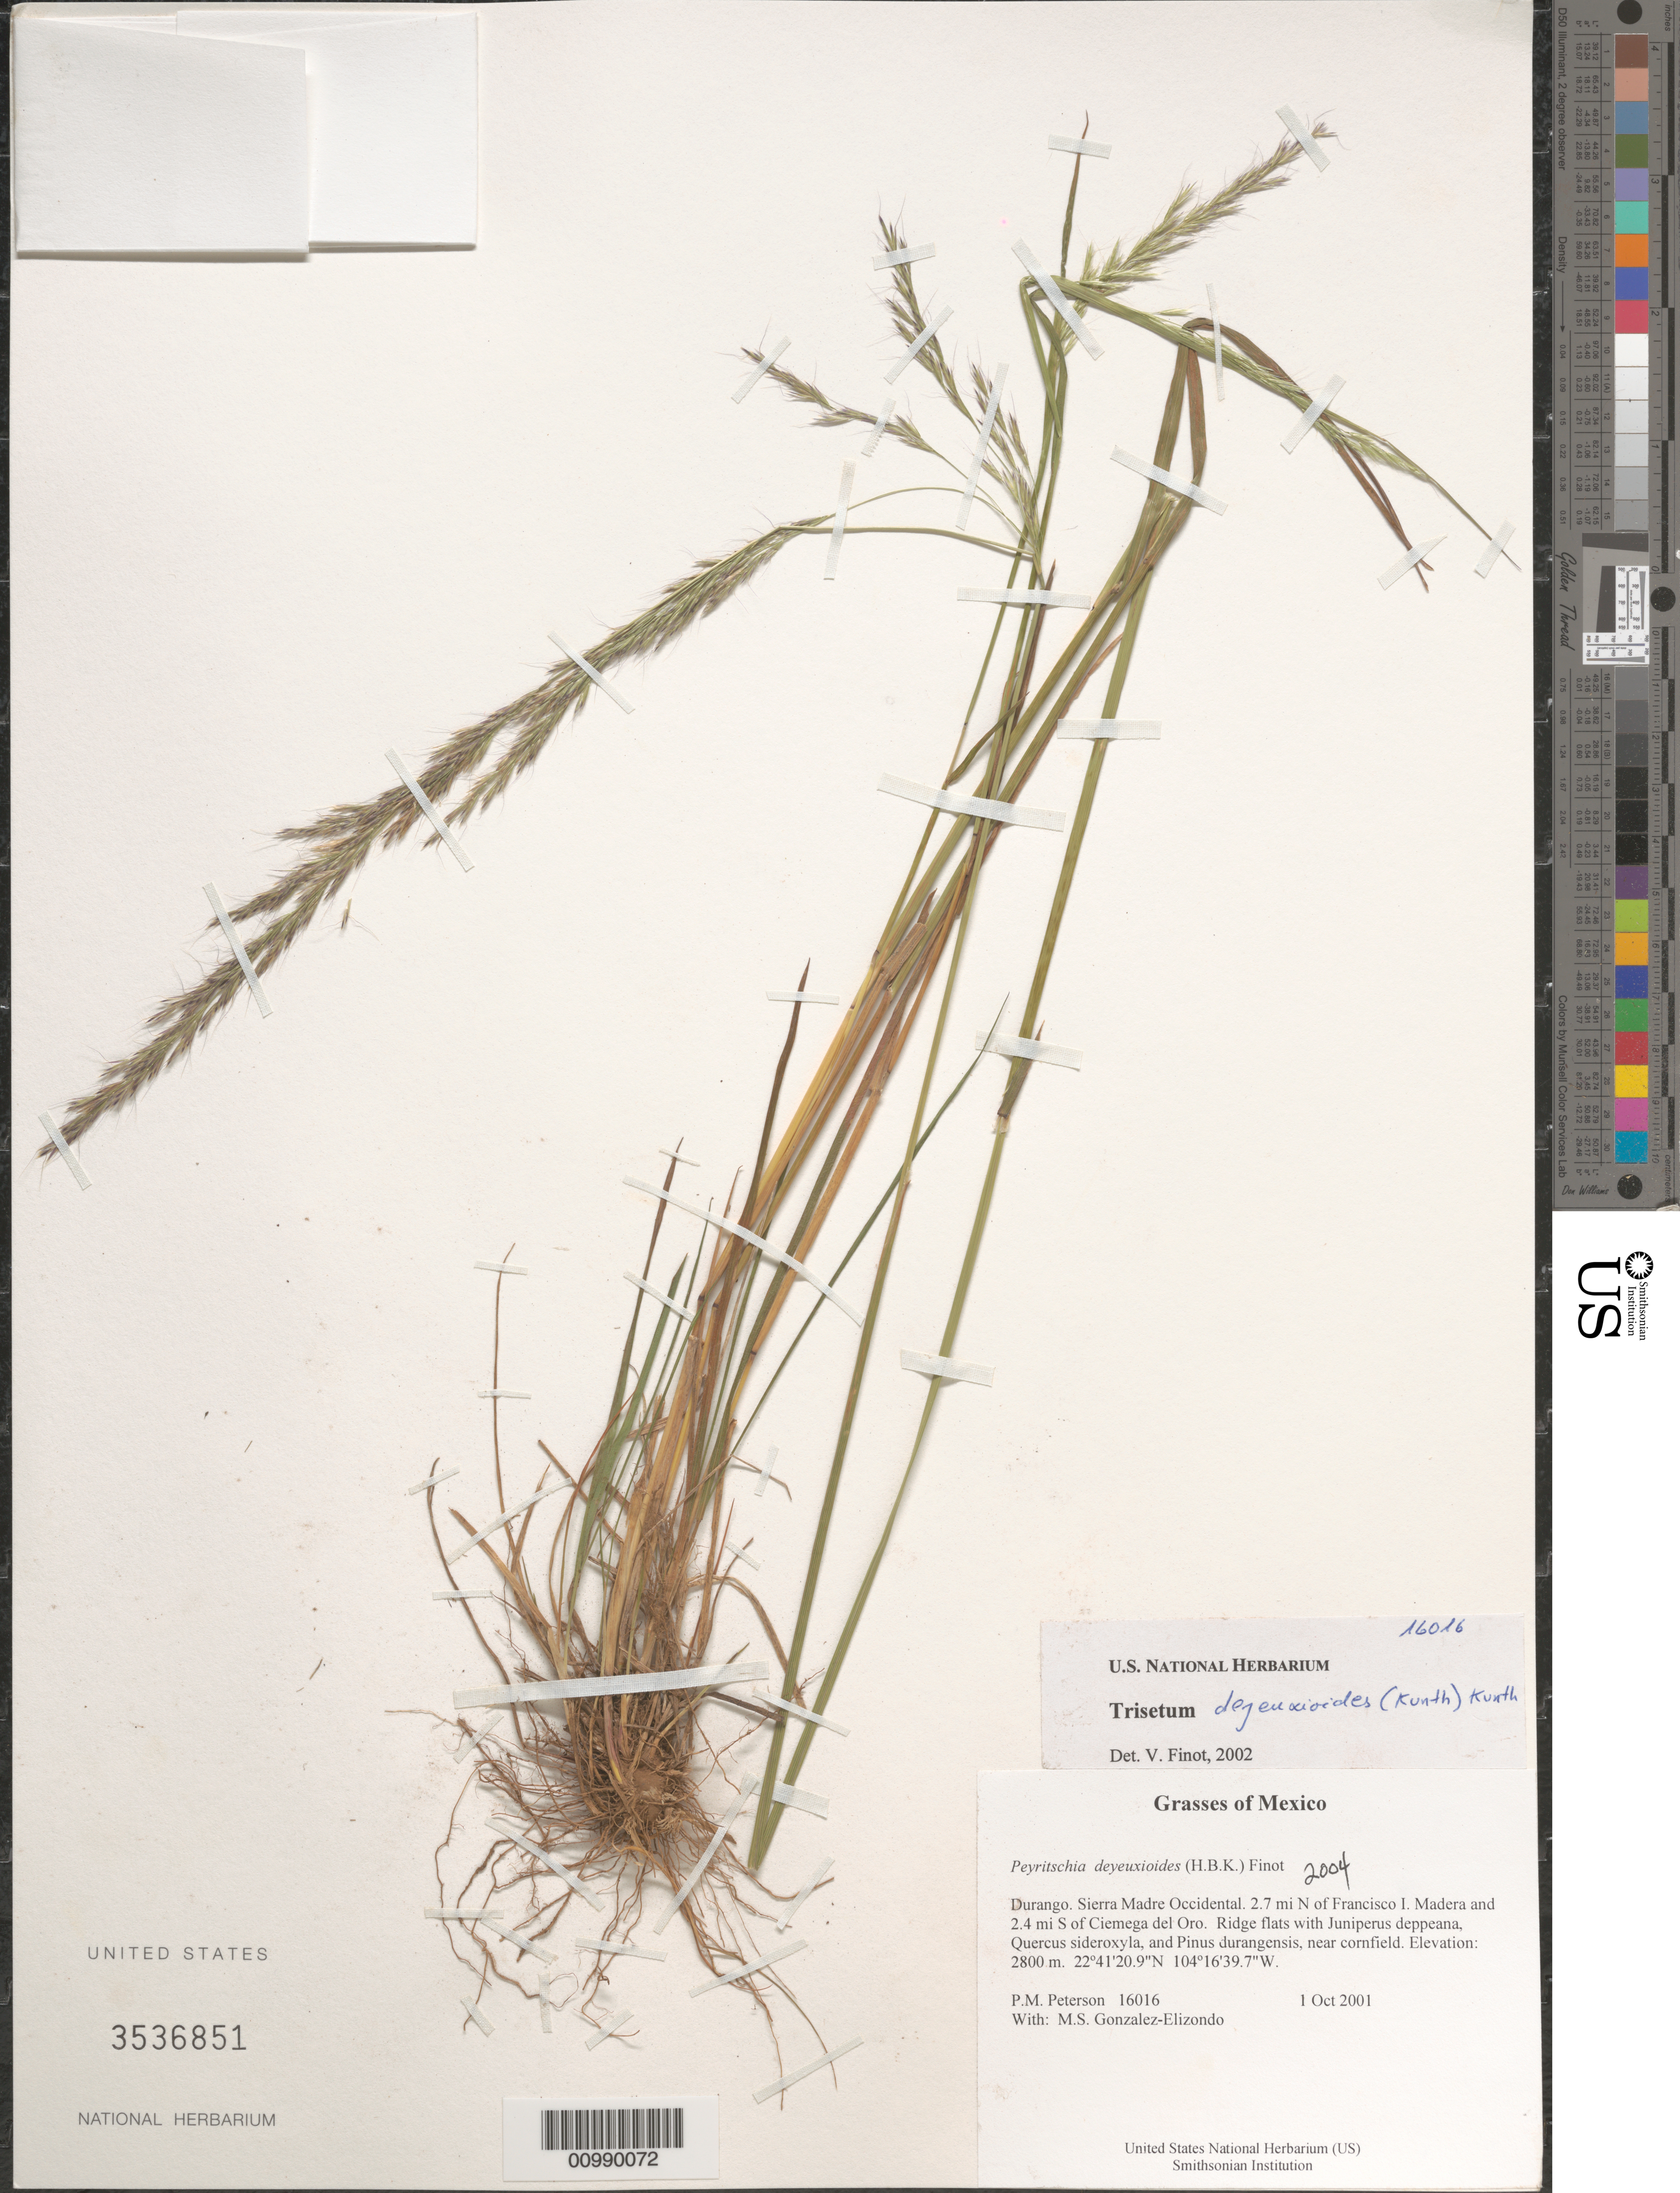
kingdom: Plantae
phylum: Tracheophyta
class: Liliopsida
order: Poales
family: Poaceae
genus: Peyritschia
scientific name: Peyritschia deyeuxioides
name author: (Kunth) Finot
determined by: Finot, V. L.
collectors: P. M. Peterson & M. S. González-Elizondo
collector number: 16016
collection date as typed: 01 Oct 2001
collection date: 2001-10-01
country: Mexico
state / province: Durango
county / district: Sierra Madre Occidental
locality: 2.7 mi N of Francisco I. Madera and 2.4 mi S of Ciemega del Oro. Ridge flats with Juniperus deppeana, Quercus sideroxyla, and Pinus durangensis, near cornfield.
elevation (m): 2800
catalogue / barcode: US 3536851